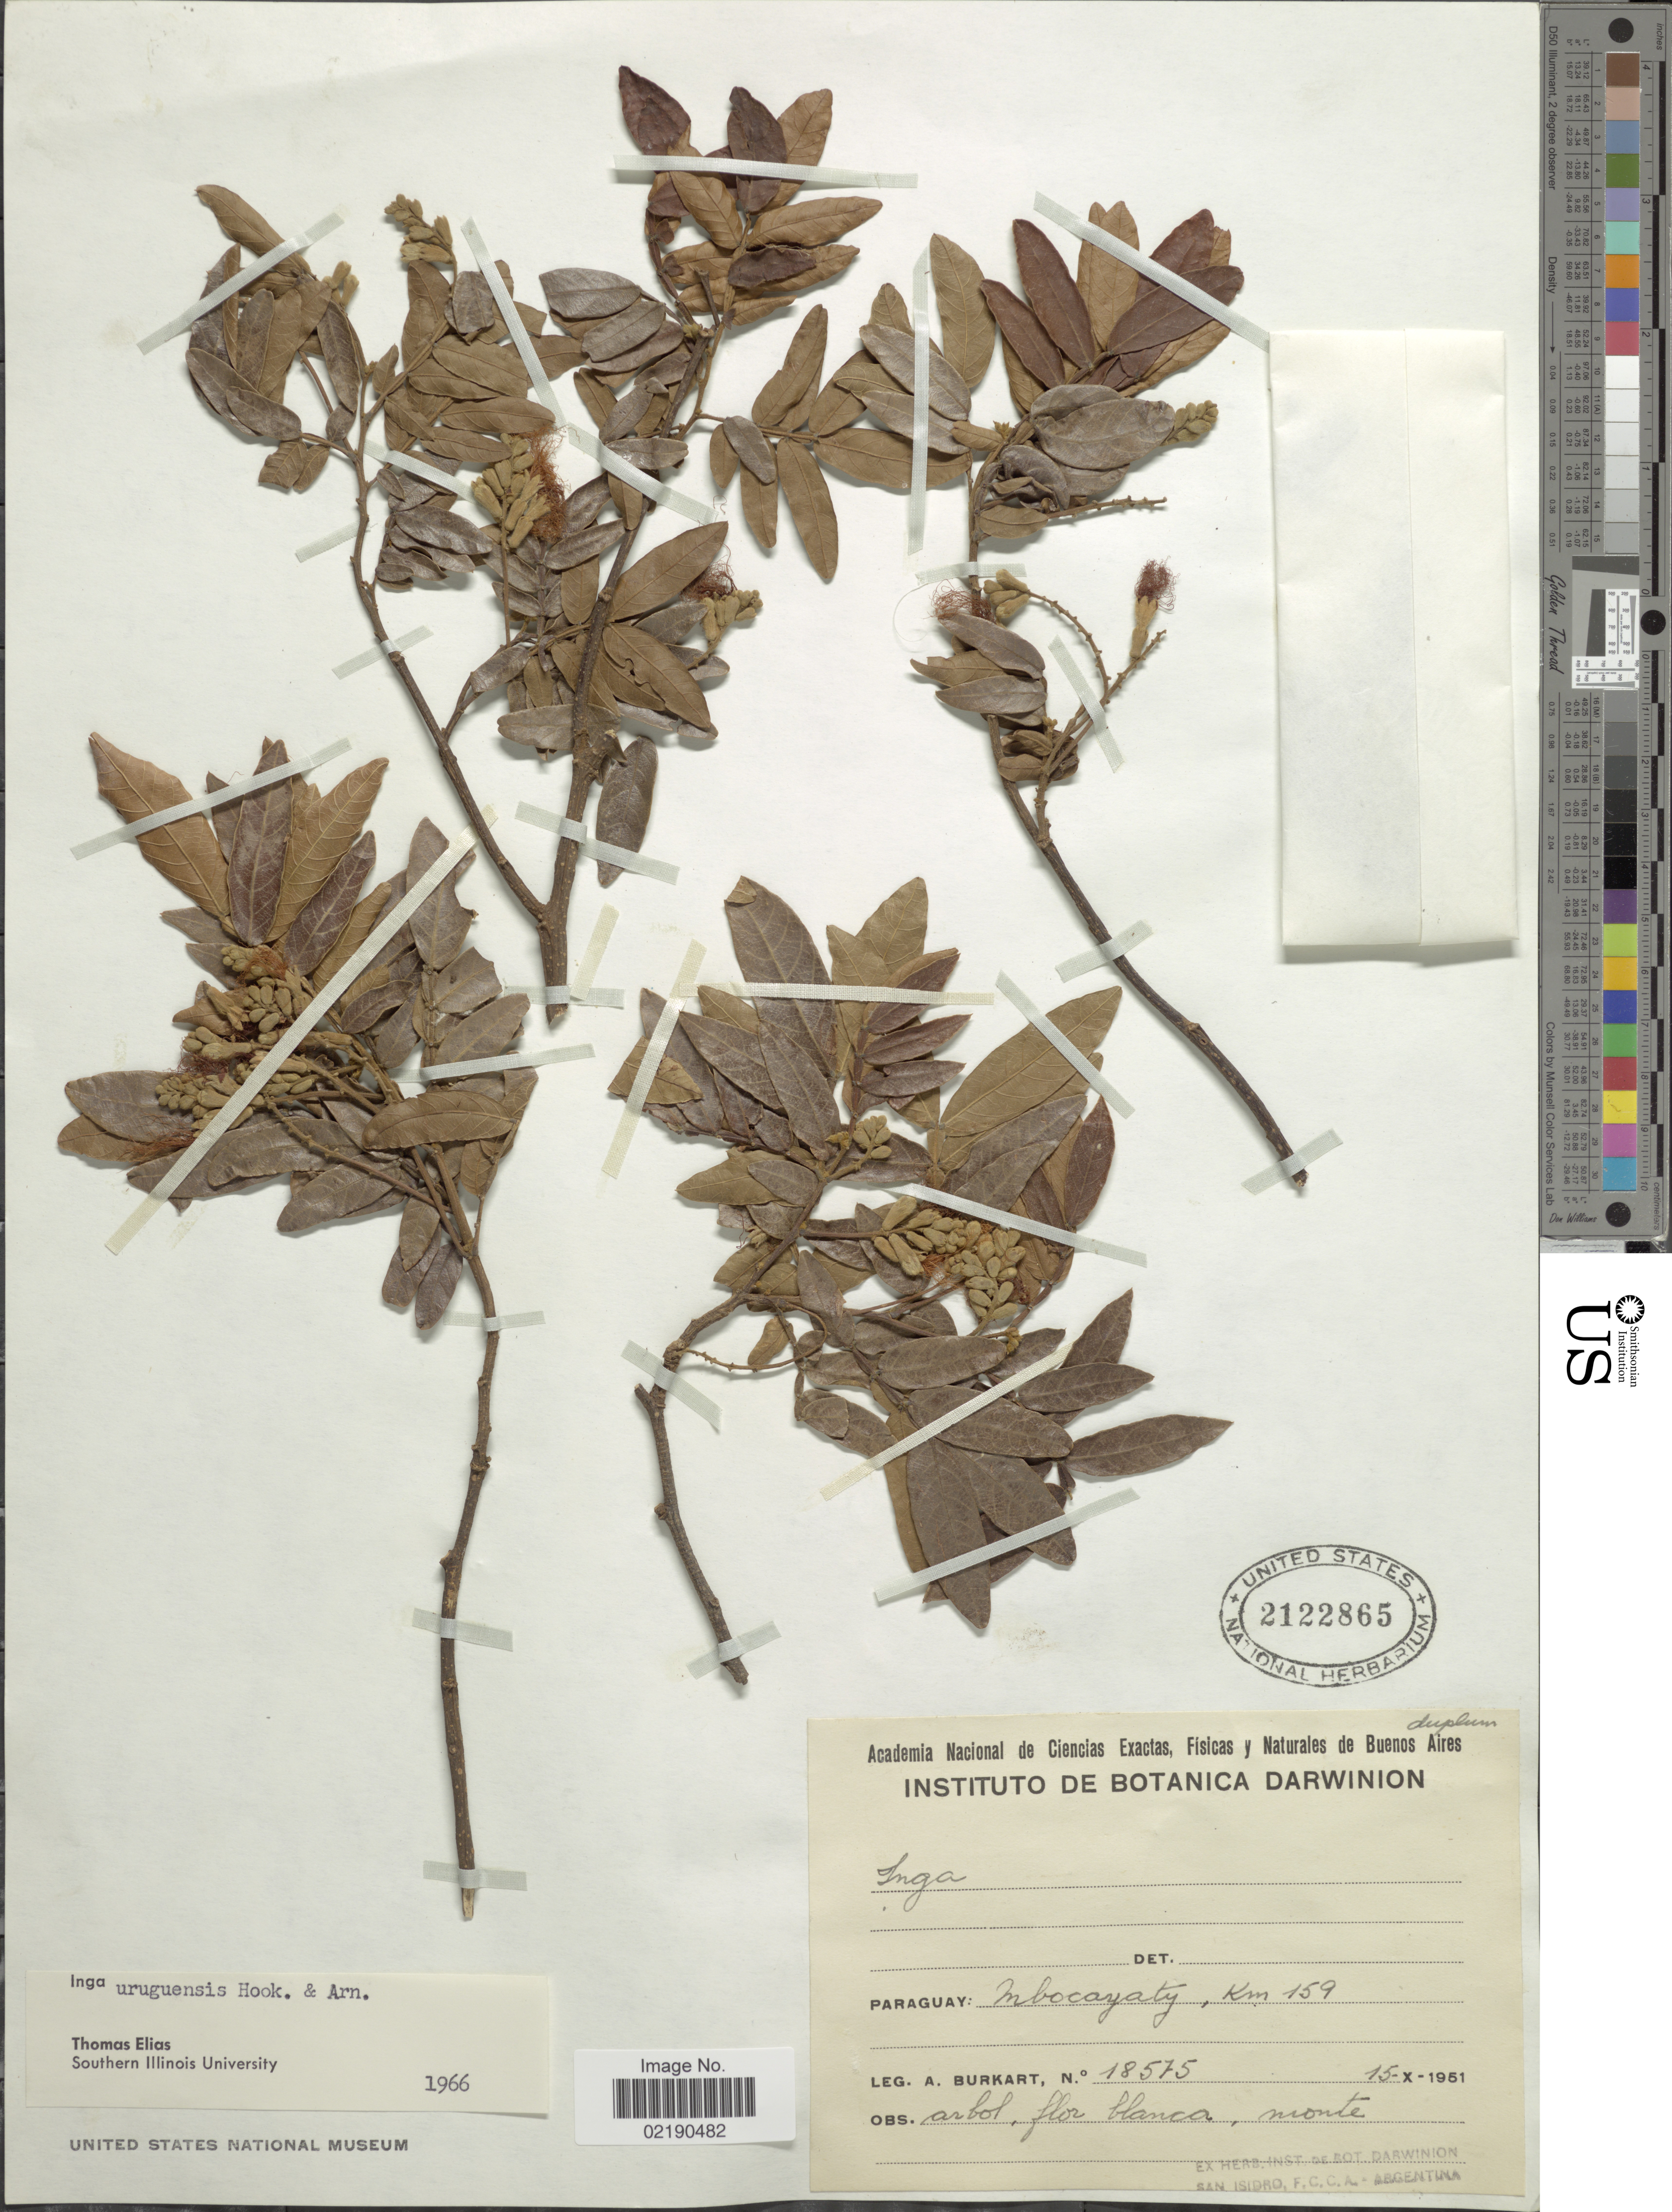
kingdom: Plantae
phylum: Tracheophyta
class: Magnoliopsida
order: Fabales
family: Fabaceae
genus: Inga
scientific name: Inga vera subsp. affinis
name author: (DC.) T.D. Penn.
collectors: A. E. Burkart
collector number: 18575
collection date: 1951-10-15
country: Paraguay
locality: Mbocayaty, Km 159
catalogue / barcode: US 2122865